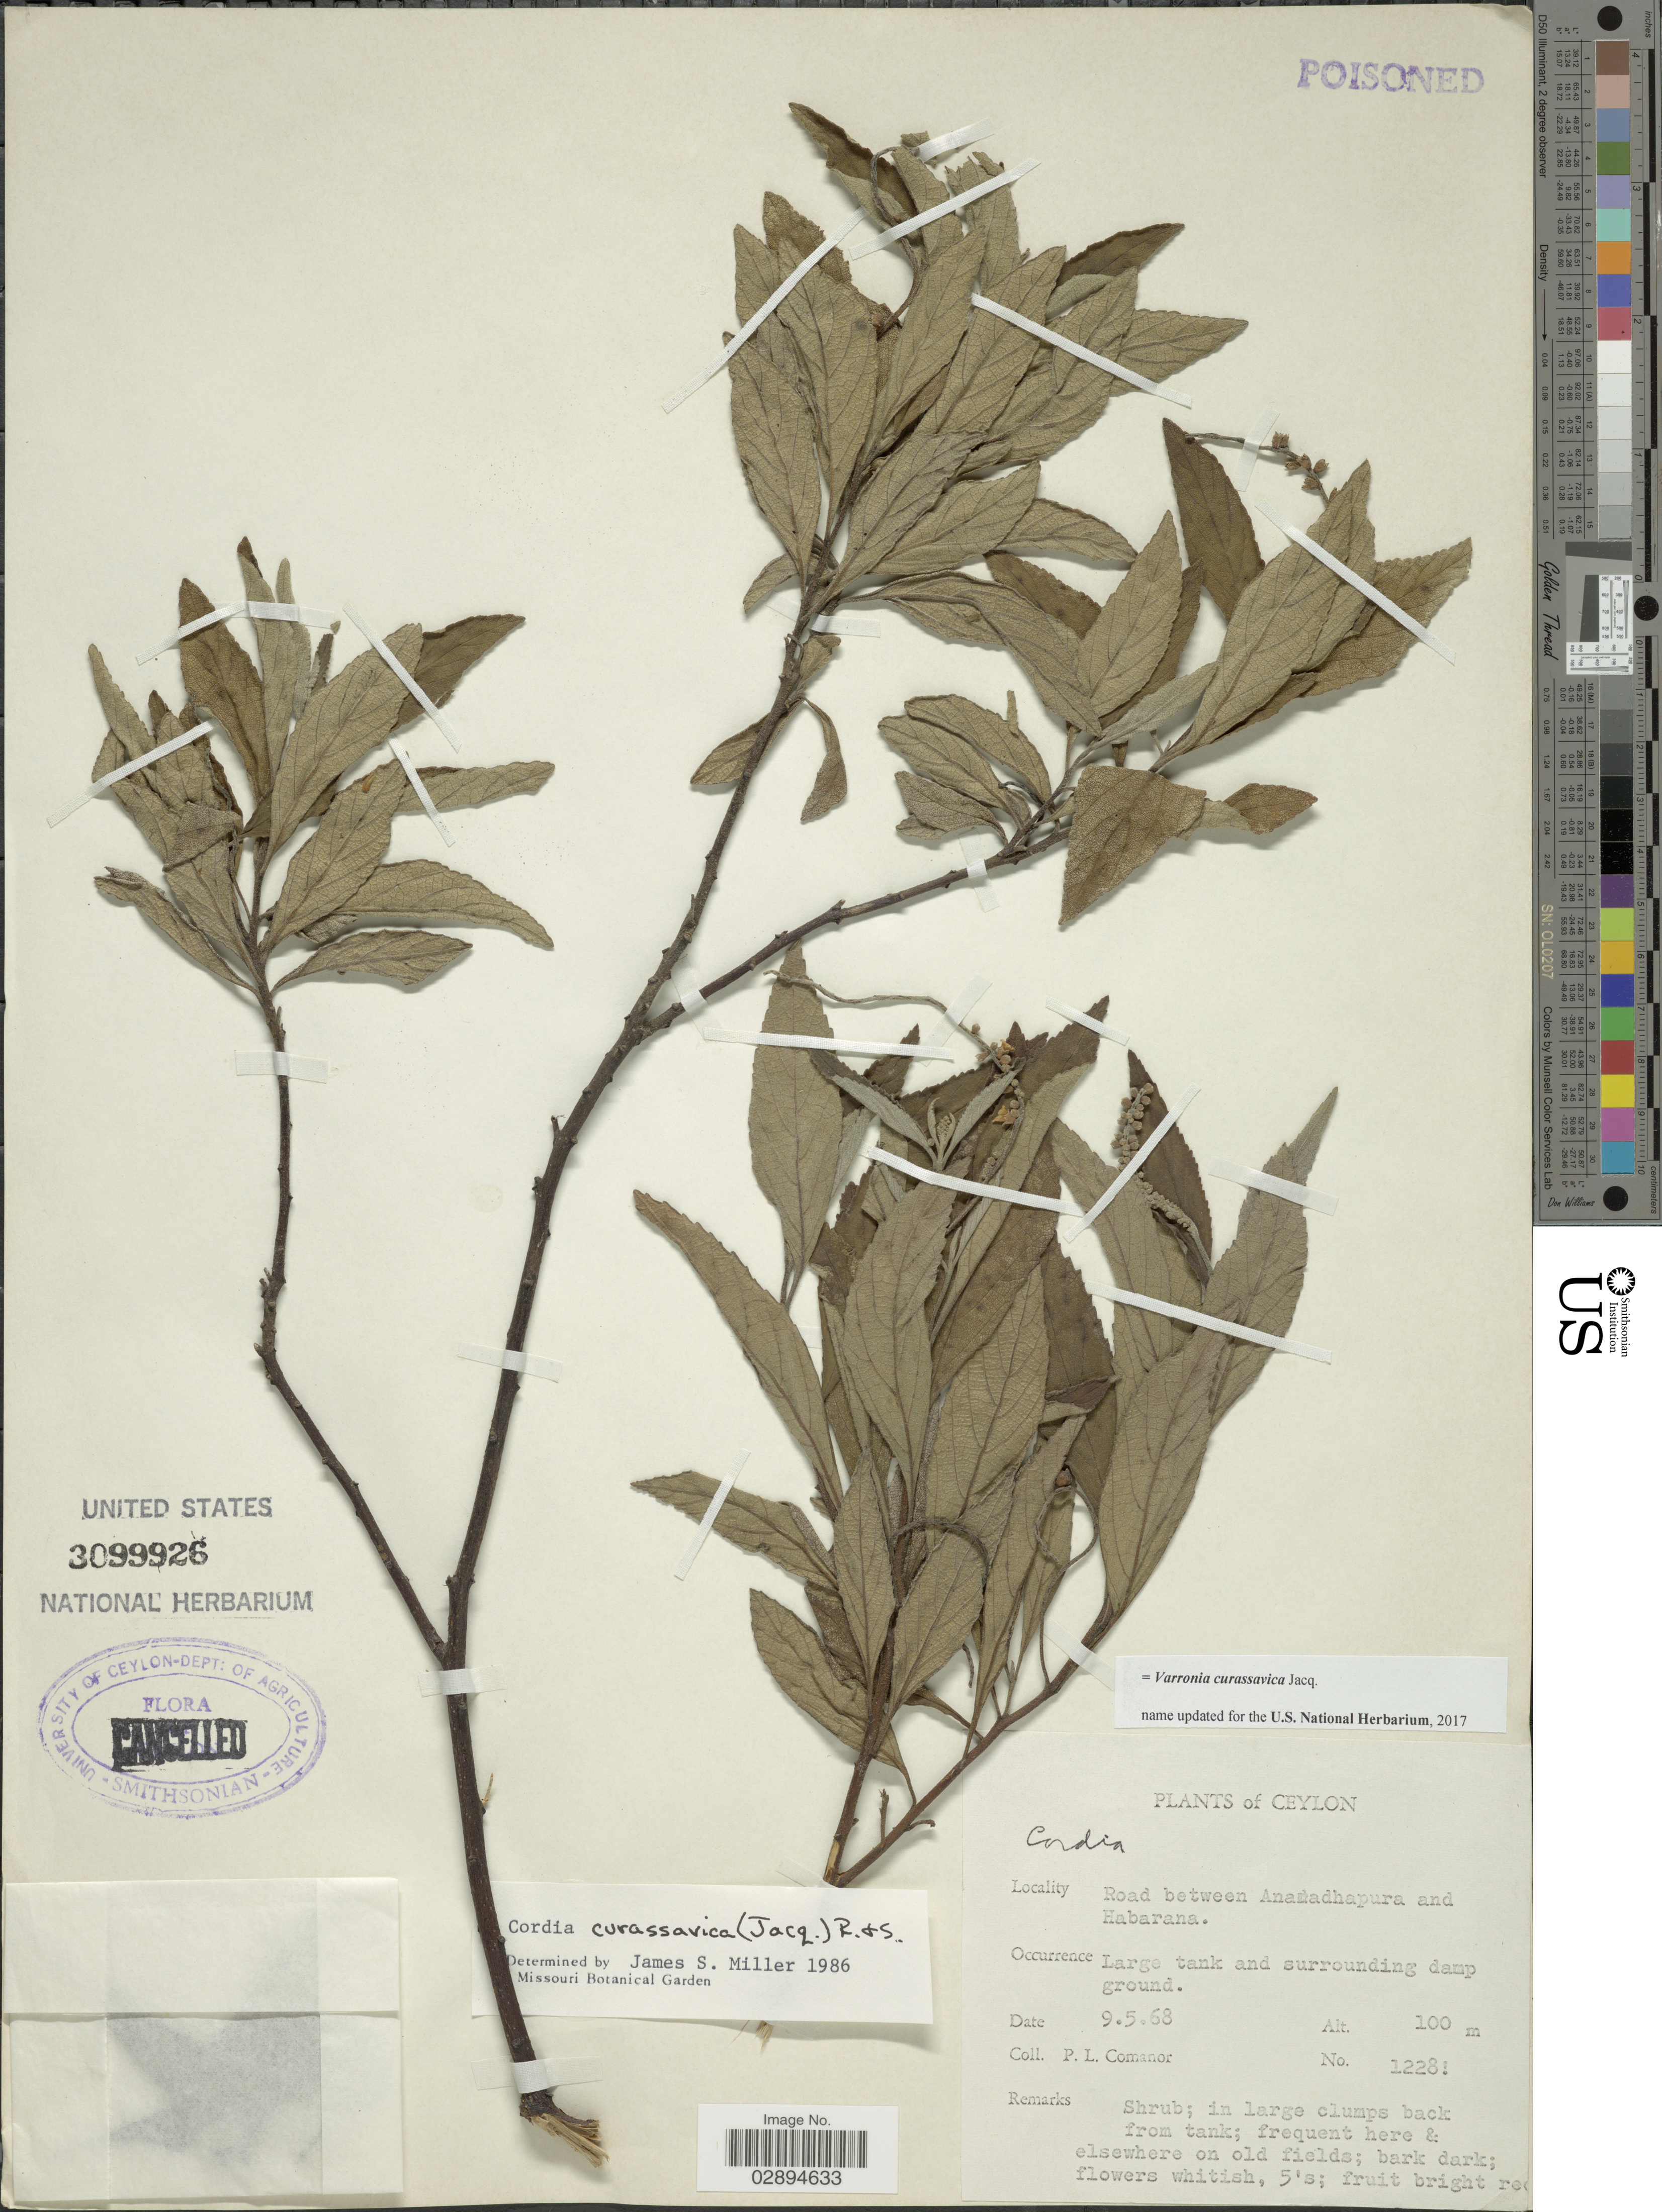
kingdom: Plantae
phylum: Tracheophyta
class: Magnoliopsida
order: Boraginales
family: Cordiaceae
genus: Varronia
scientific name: Varronia curassavica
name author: Jacq.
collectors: P. Comanor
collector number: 1228!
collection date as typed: Transcribed d/m/y: 9/5/68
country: Sri Lanka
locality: Ceylon. Road between Anaradhapura and Habarana.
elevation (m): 100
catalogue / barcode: US 3099926